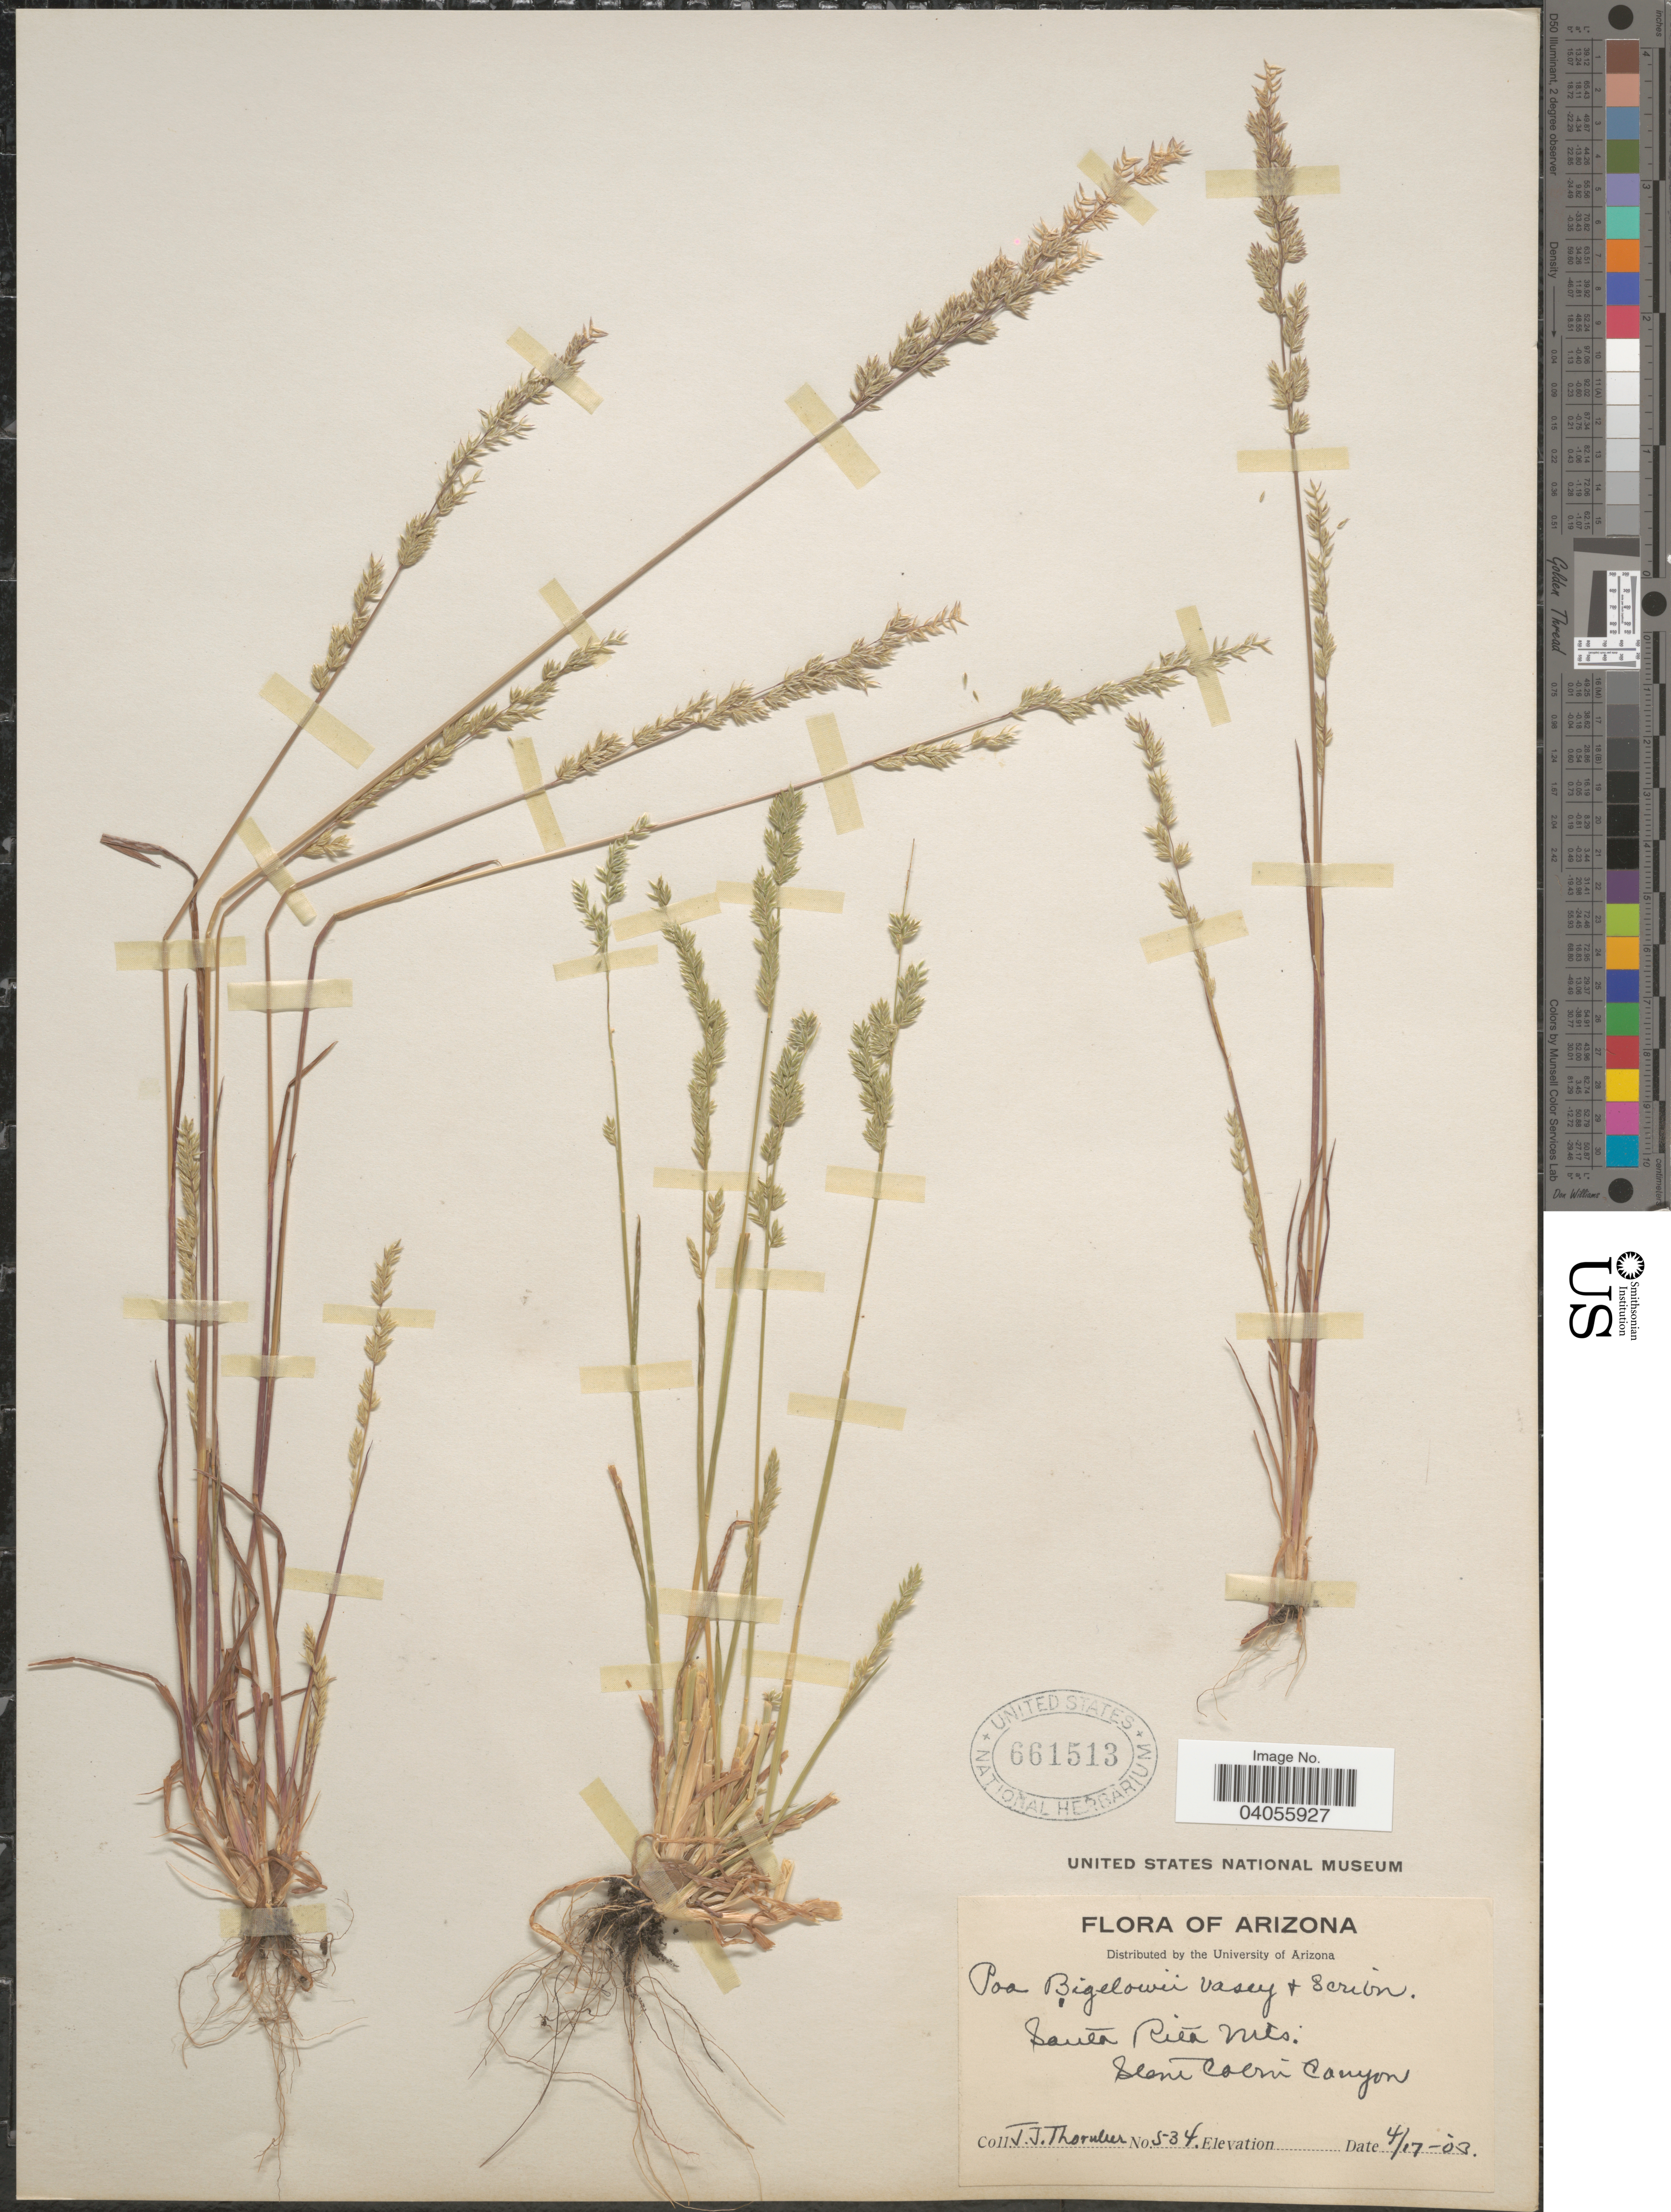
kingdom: Plantae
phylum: Tracheophyta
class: Liliopsida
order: Poales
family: Poaceae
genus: Poa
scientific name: Poa bigelovii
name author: Vasey & Scribn.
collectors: J. Thornber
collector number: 534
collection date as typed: Transcribed d/m/y: 17/4/3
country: United States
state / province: Arizona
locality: Santa Rita Mts. Stone Cabin Canyon.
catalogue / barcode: US 661513